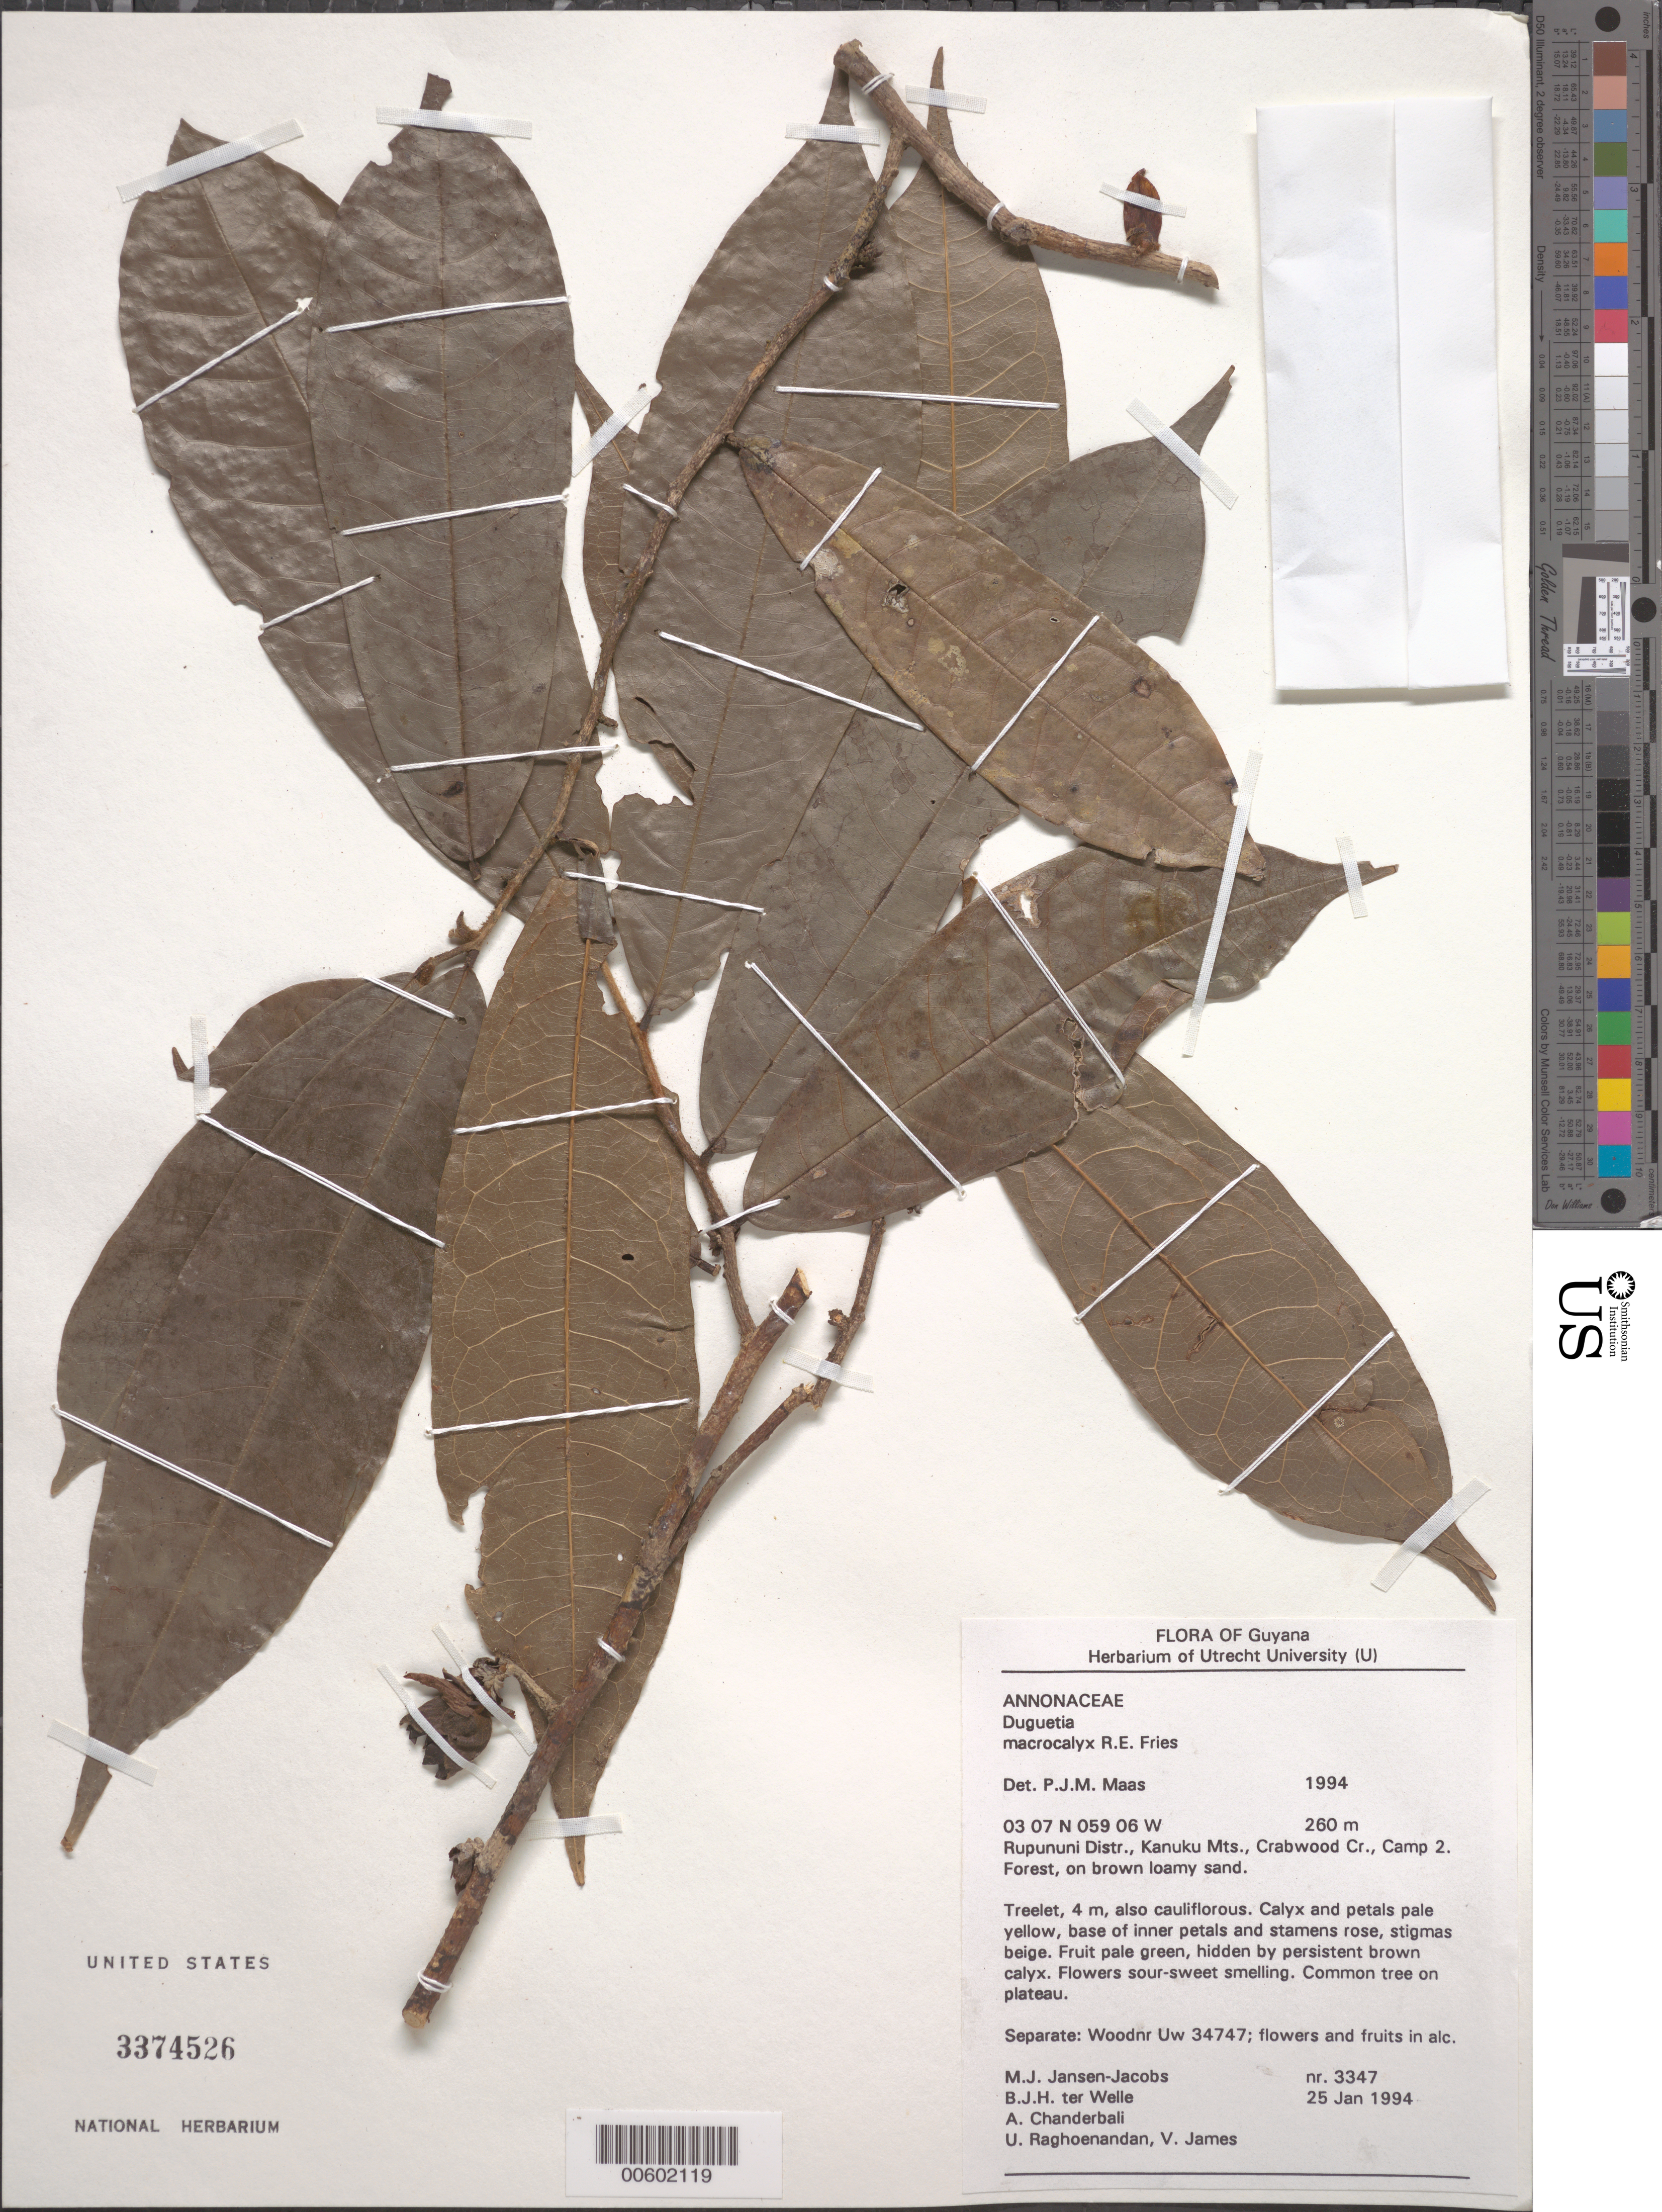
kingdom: Plantae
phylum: Tracheophyta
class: Magnoliopsida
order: Magnoliales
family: Annonaceae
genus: Duguetia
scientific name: Duguetia macrocalyx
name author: R.E. Fr.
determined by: Maas, Paul J. M.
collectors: M. J. Jansen-Jacobs, B. Welle, A. S. Chanderbali, U. Raghoenandan & V. James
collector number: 3347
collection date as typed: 25-Jan-94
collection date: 1994-01-25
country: Guyana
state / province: U. Takutu-U. Essequibo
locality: Crabwood Cr., Camp 2, Kanuku Mts., Rupununi District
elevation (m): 260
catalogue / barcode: US 3374526